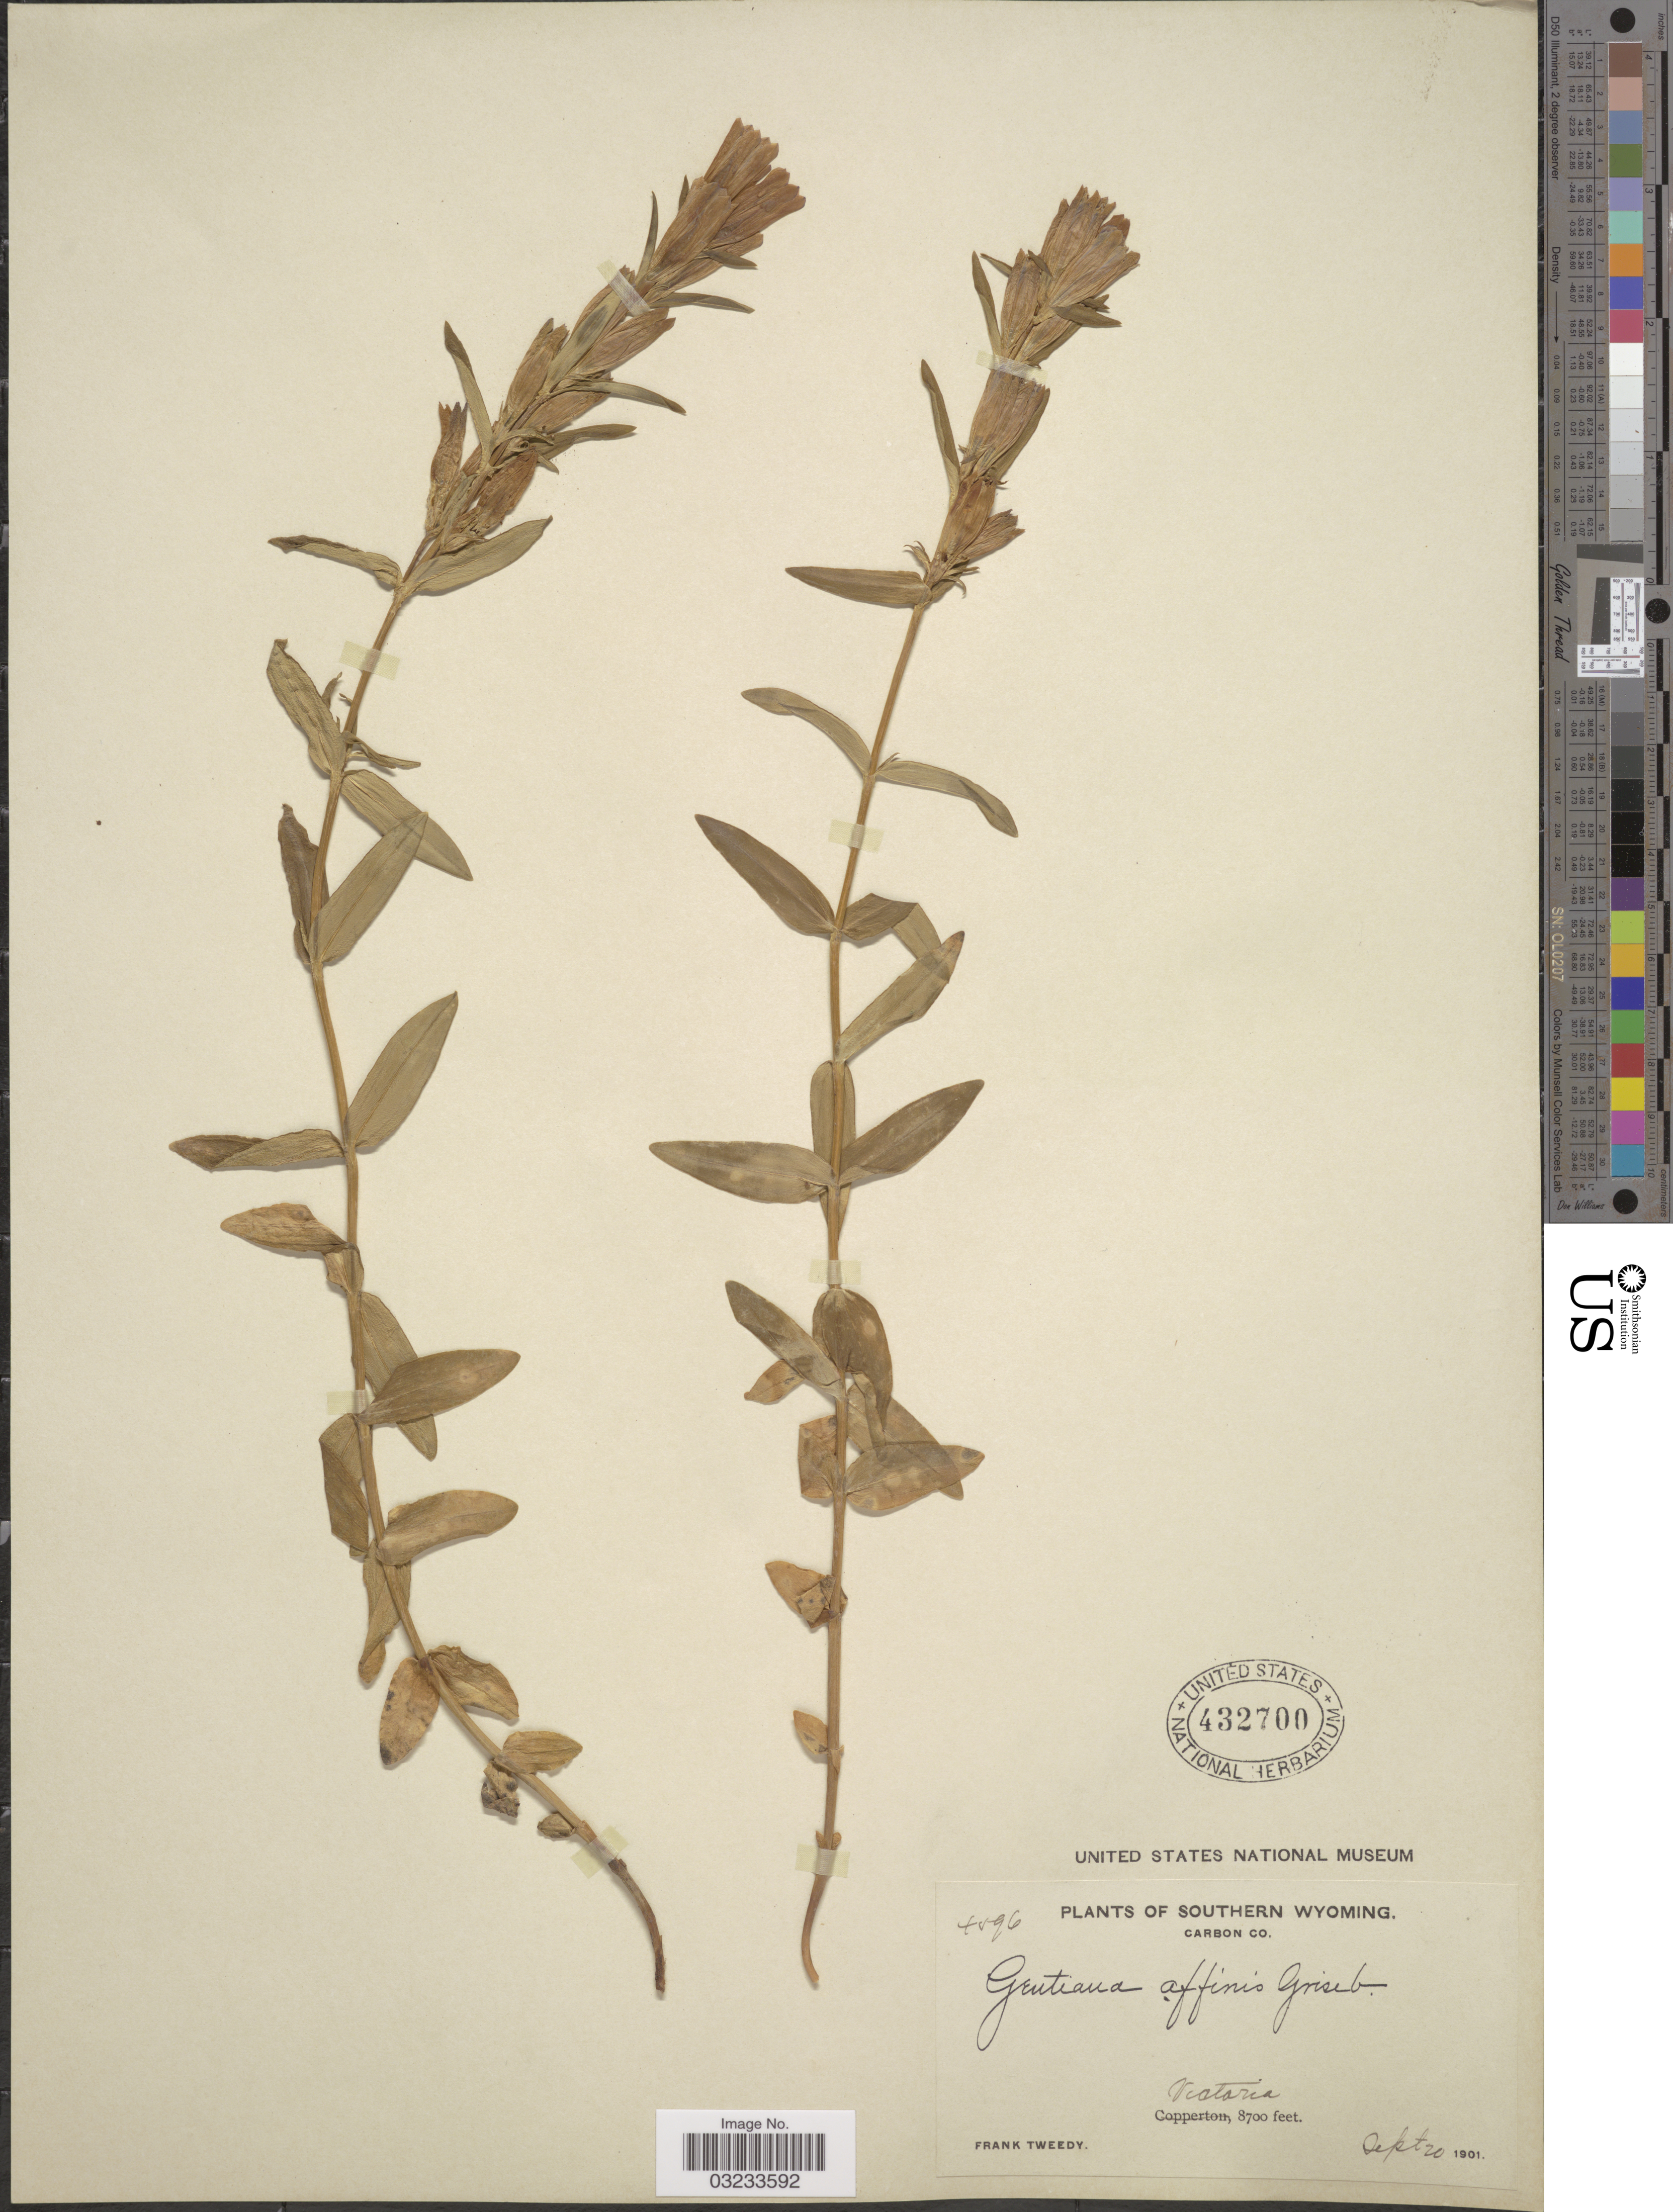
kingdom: Plantae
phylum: Tracheophyta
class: Magnoliopsida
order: Gentianales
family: Gentianaceae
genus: Gentiana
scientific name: Gentiana affinis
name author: Griseb.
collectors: F. Tweedy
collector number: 4596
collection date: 1901-09-20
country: United States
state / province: Wyoming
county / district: Carbon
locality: Southern Wyoming. Carbon Co. Natrona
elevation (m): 2652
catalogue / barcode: US 432700